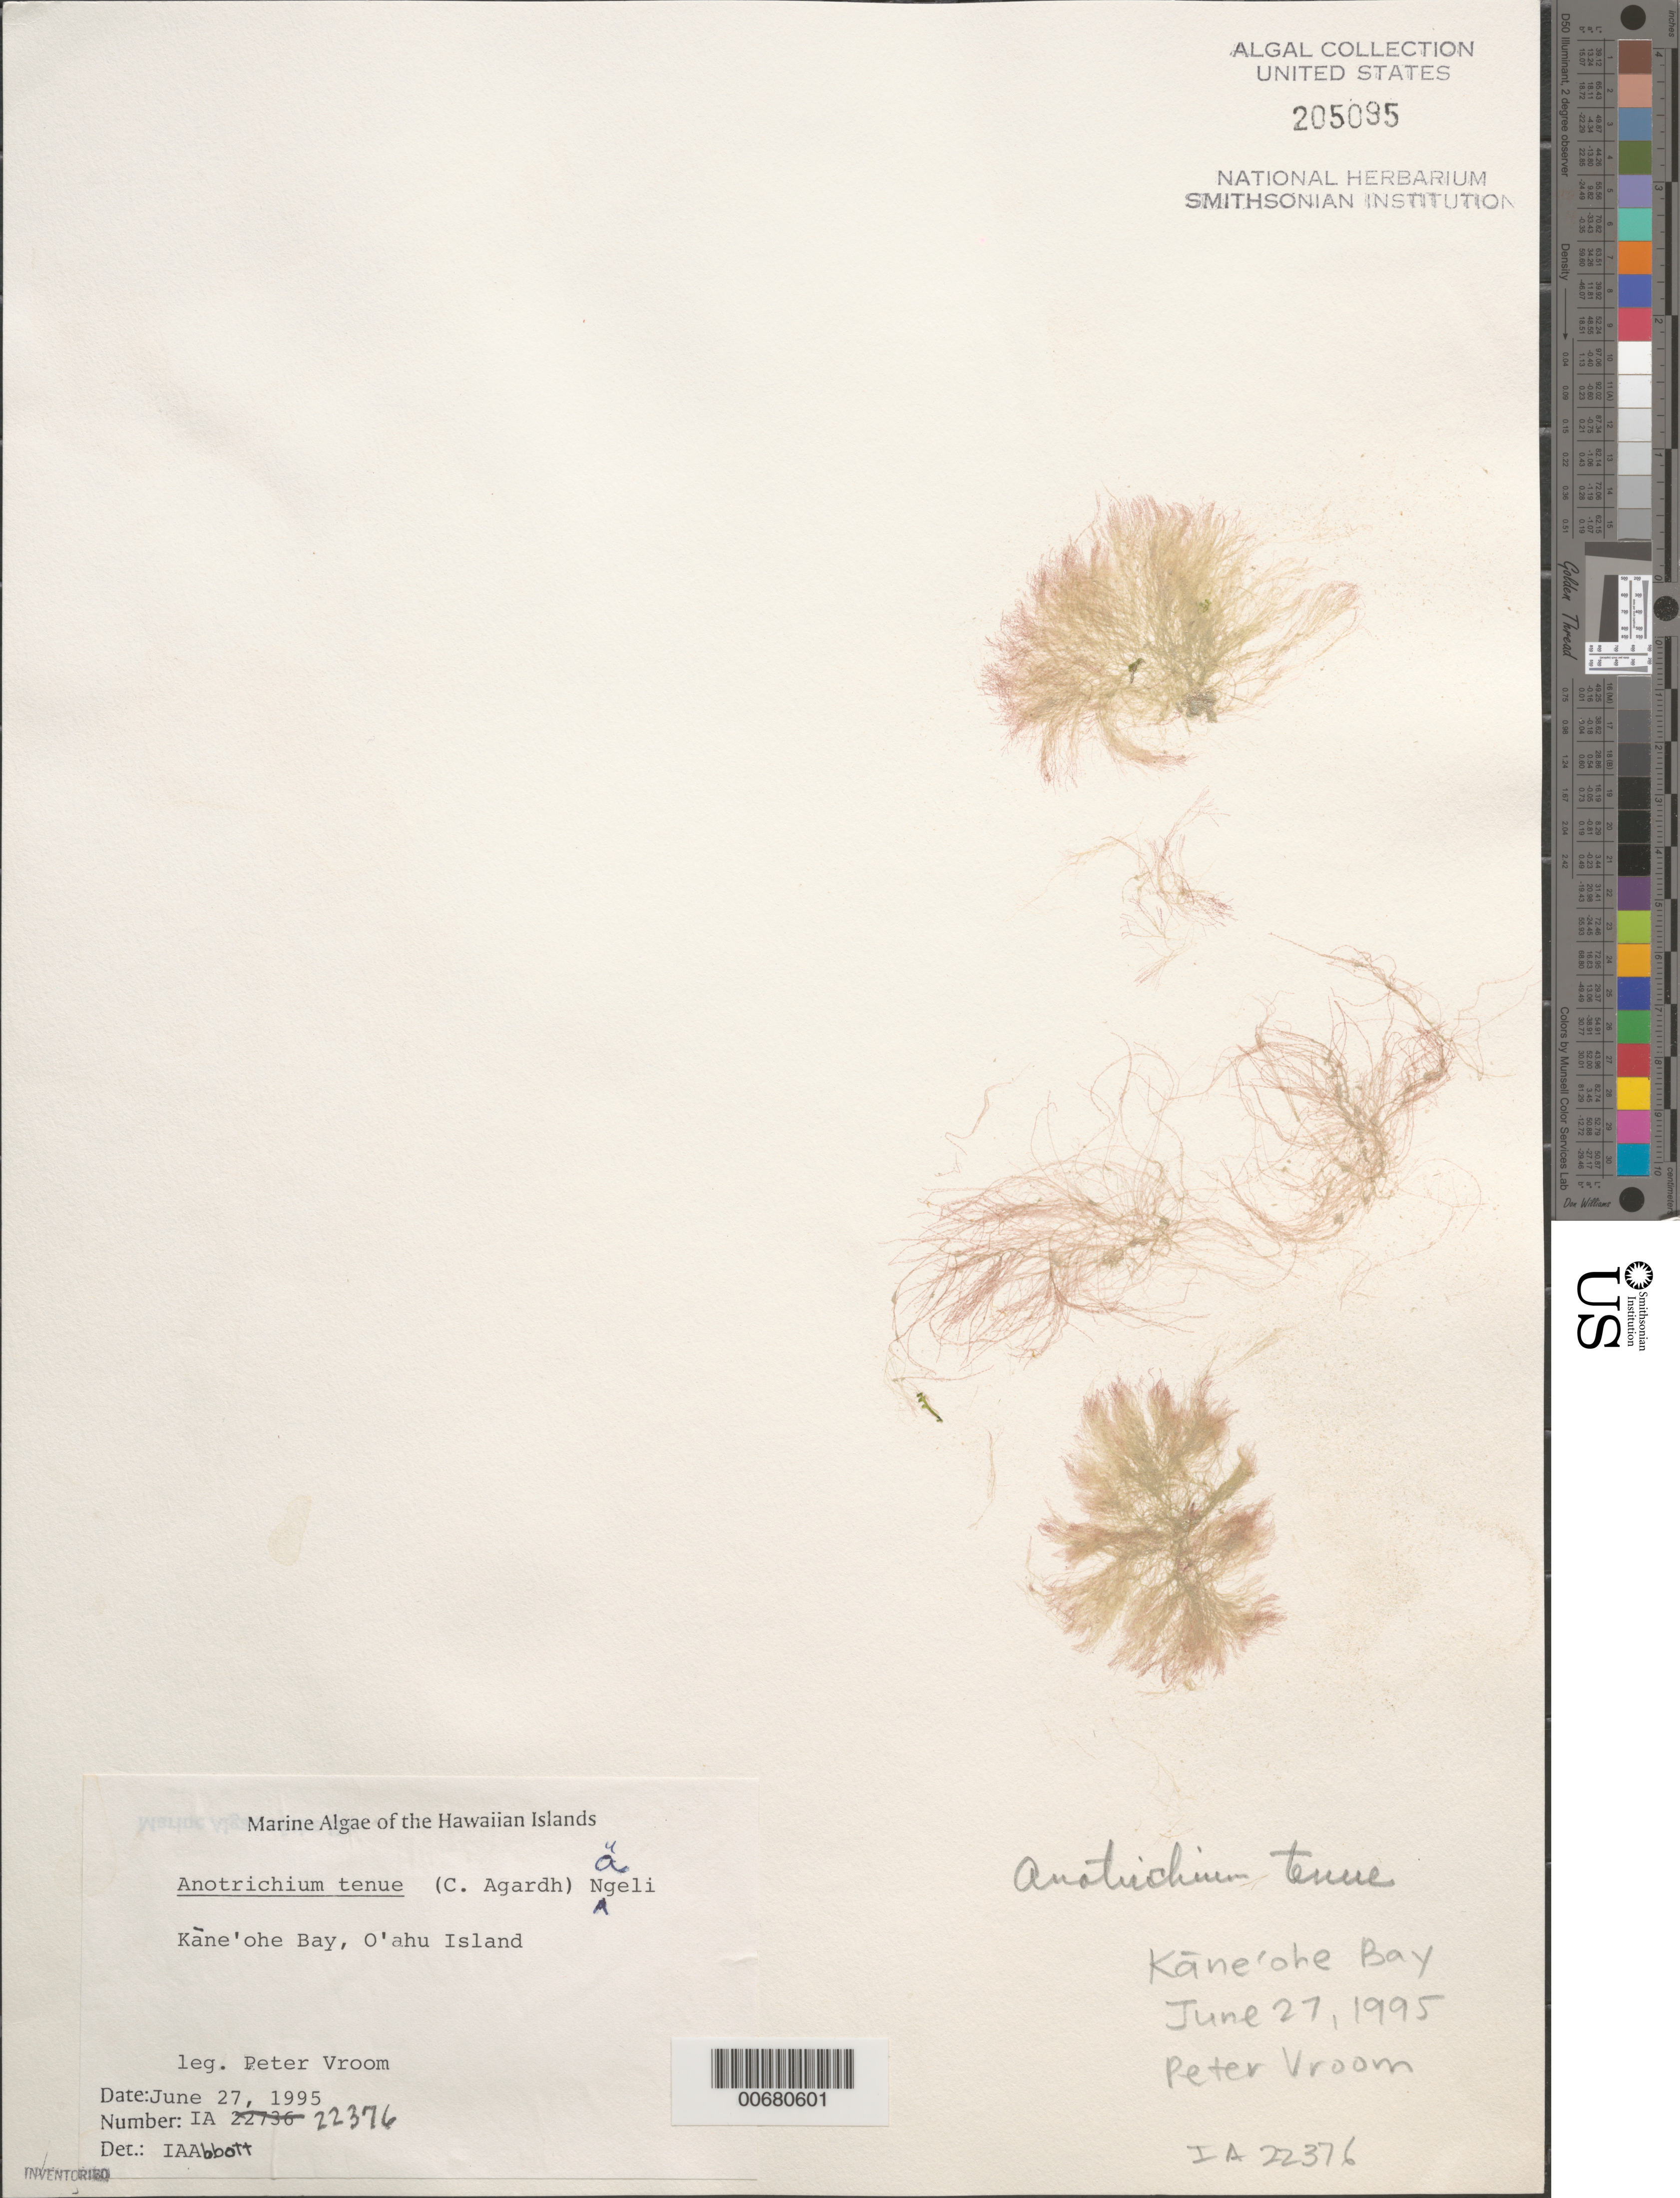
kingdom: Plantae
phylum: Rhodophyta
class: Florideophyceae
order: Ceramiales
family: Wrangeliaceae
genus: Anotrichium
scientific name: Anotrichium tenue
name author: (C. Agardh) Nägeli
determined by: Abbott, Isabella A.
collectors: P. Vroom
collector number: IAA 22376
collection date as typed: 27 Jun 1995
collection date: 1995-06-27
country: United States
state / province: Hawaii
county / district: Honolulu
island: Oahu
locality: Kane'ohe Bay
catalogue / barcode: US 205095